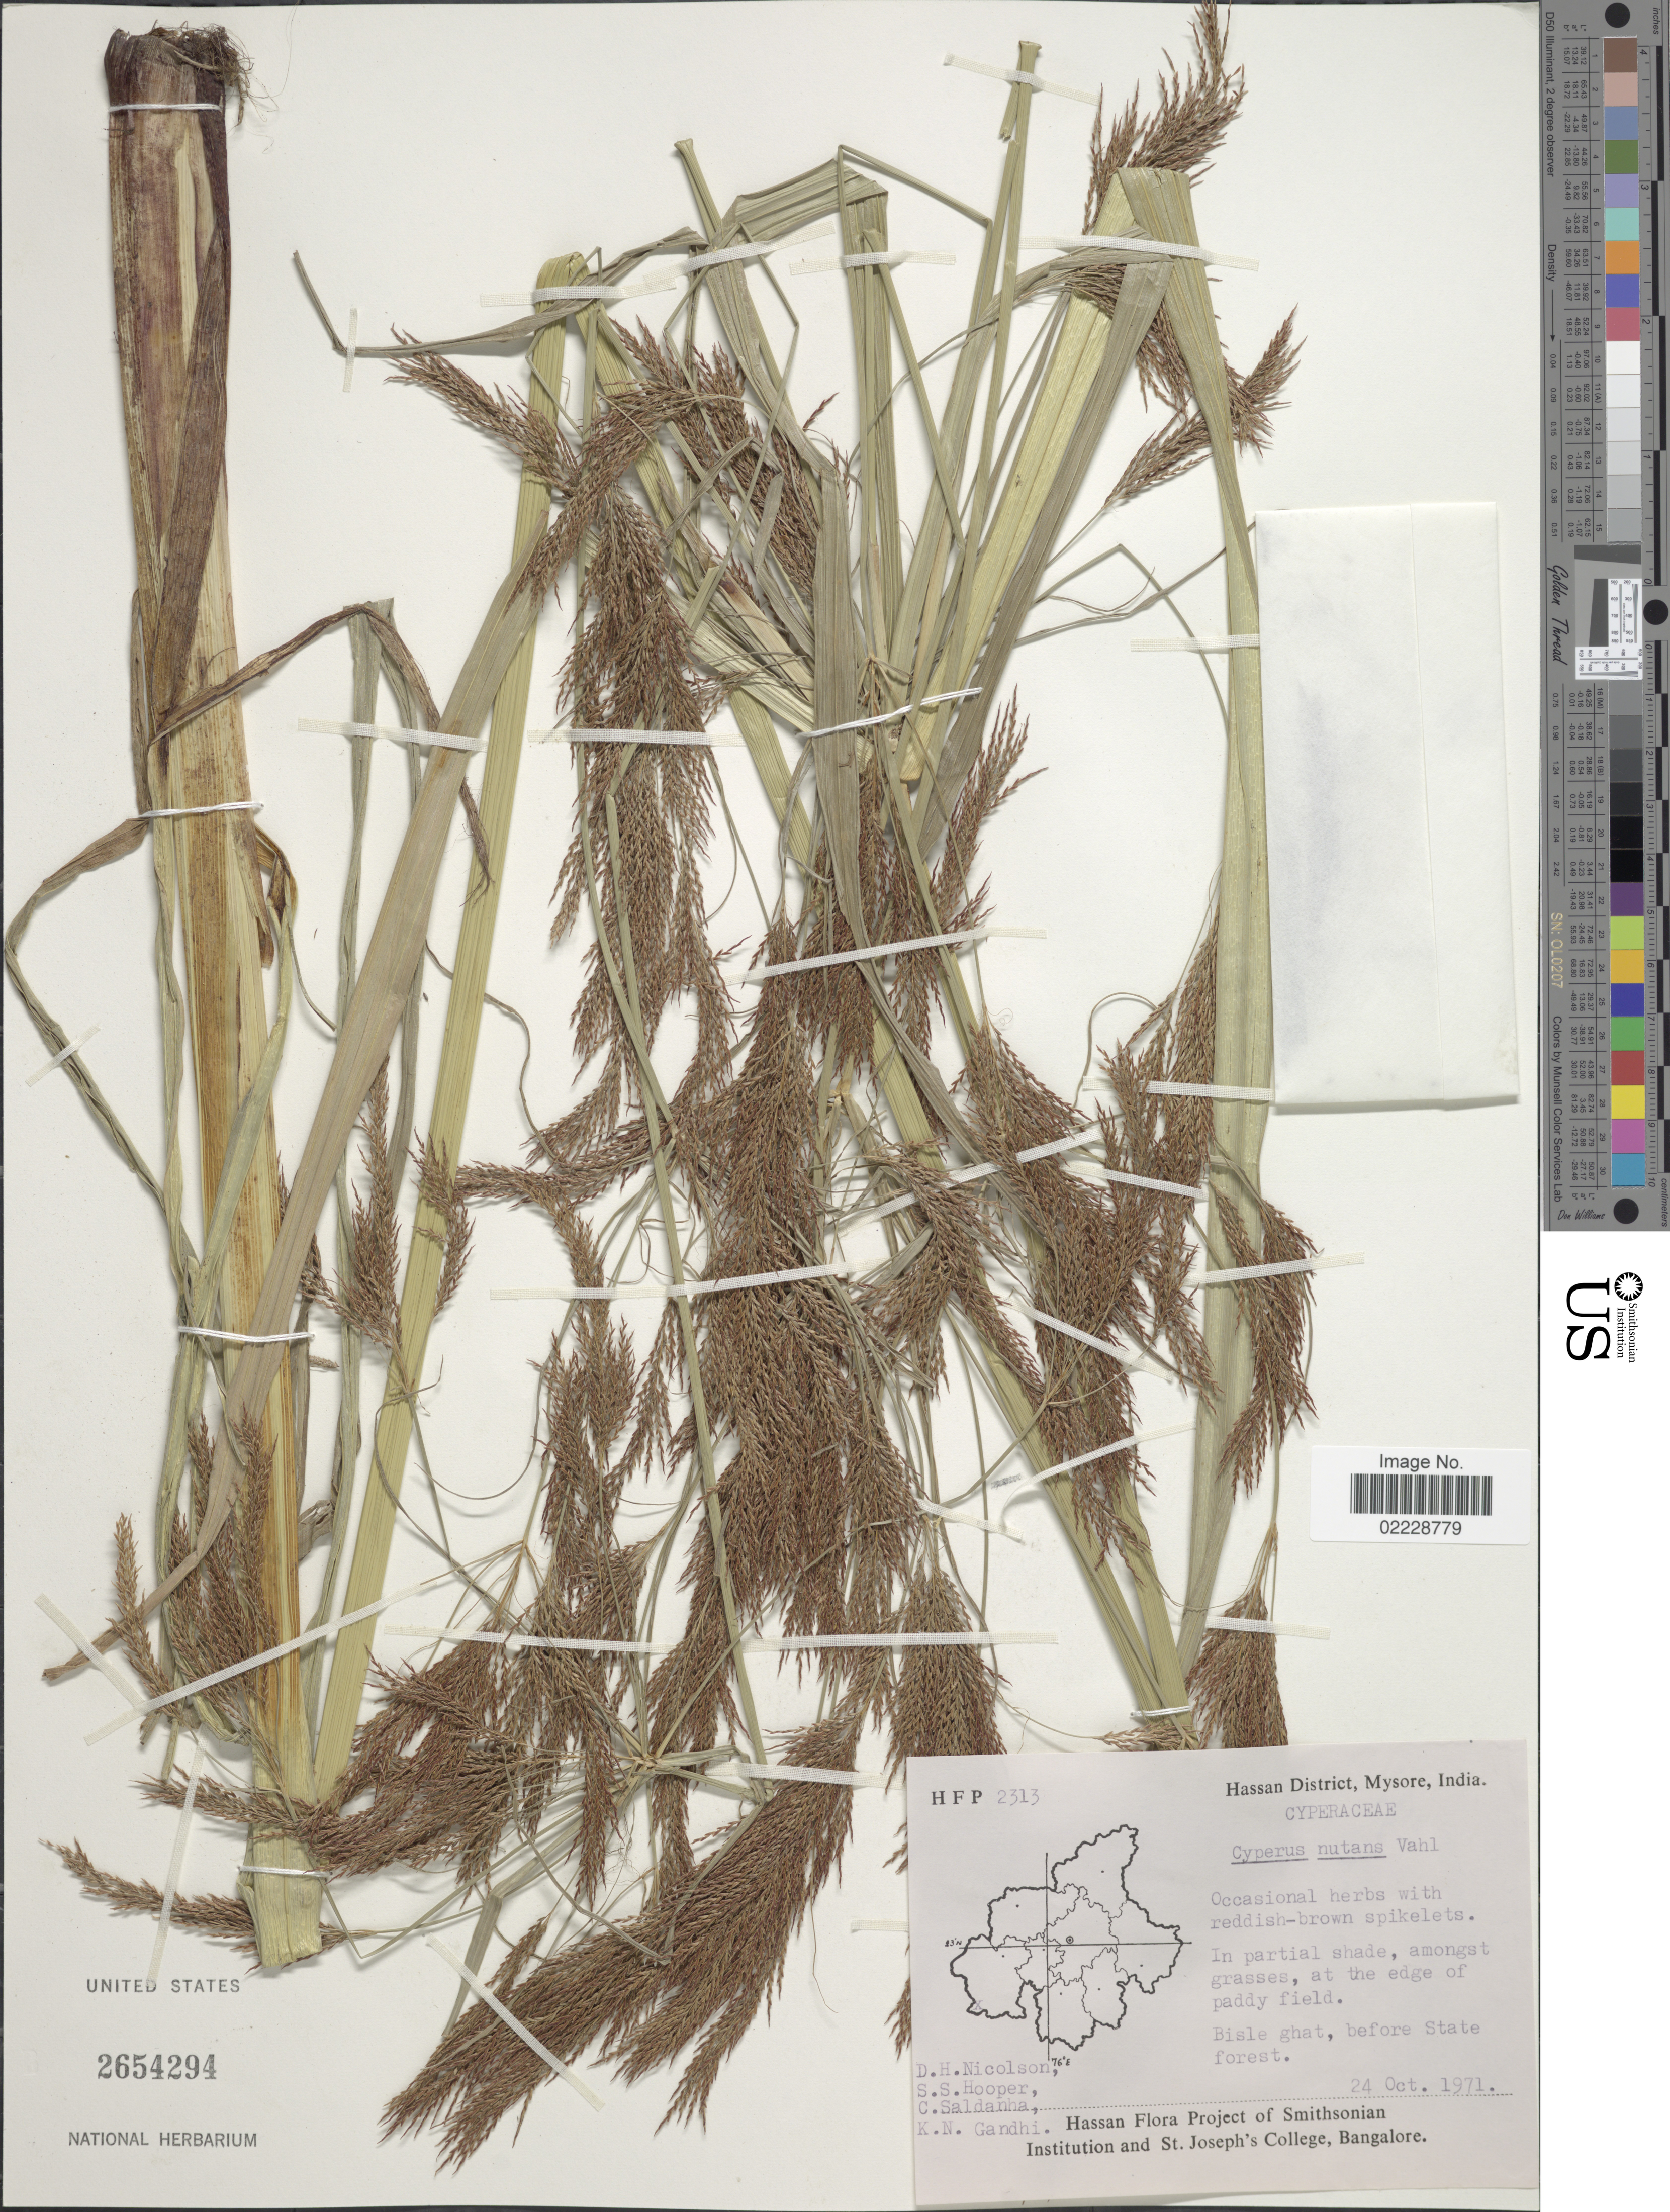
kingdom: Plantae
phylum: Tracheophyta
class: Liliopsida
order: Poales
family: Cyperaceae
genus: Cyperus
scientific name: Cyperus nutans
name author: Vahl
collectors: D. H. Nicolson, S. S. Hooper, C. Saldanha & K. N. Gandhi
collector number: HFP 2313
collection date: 1971-10-24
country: India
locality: Hassan District, Mysore, Bisle ghat, before State forest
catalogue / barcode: US 2654294